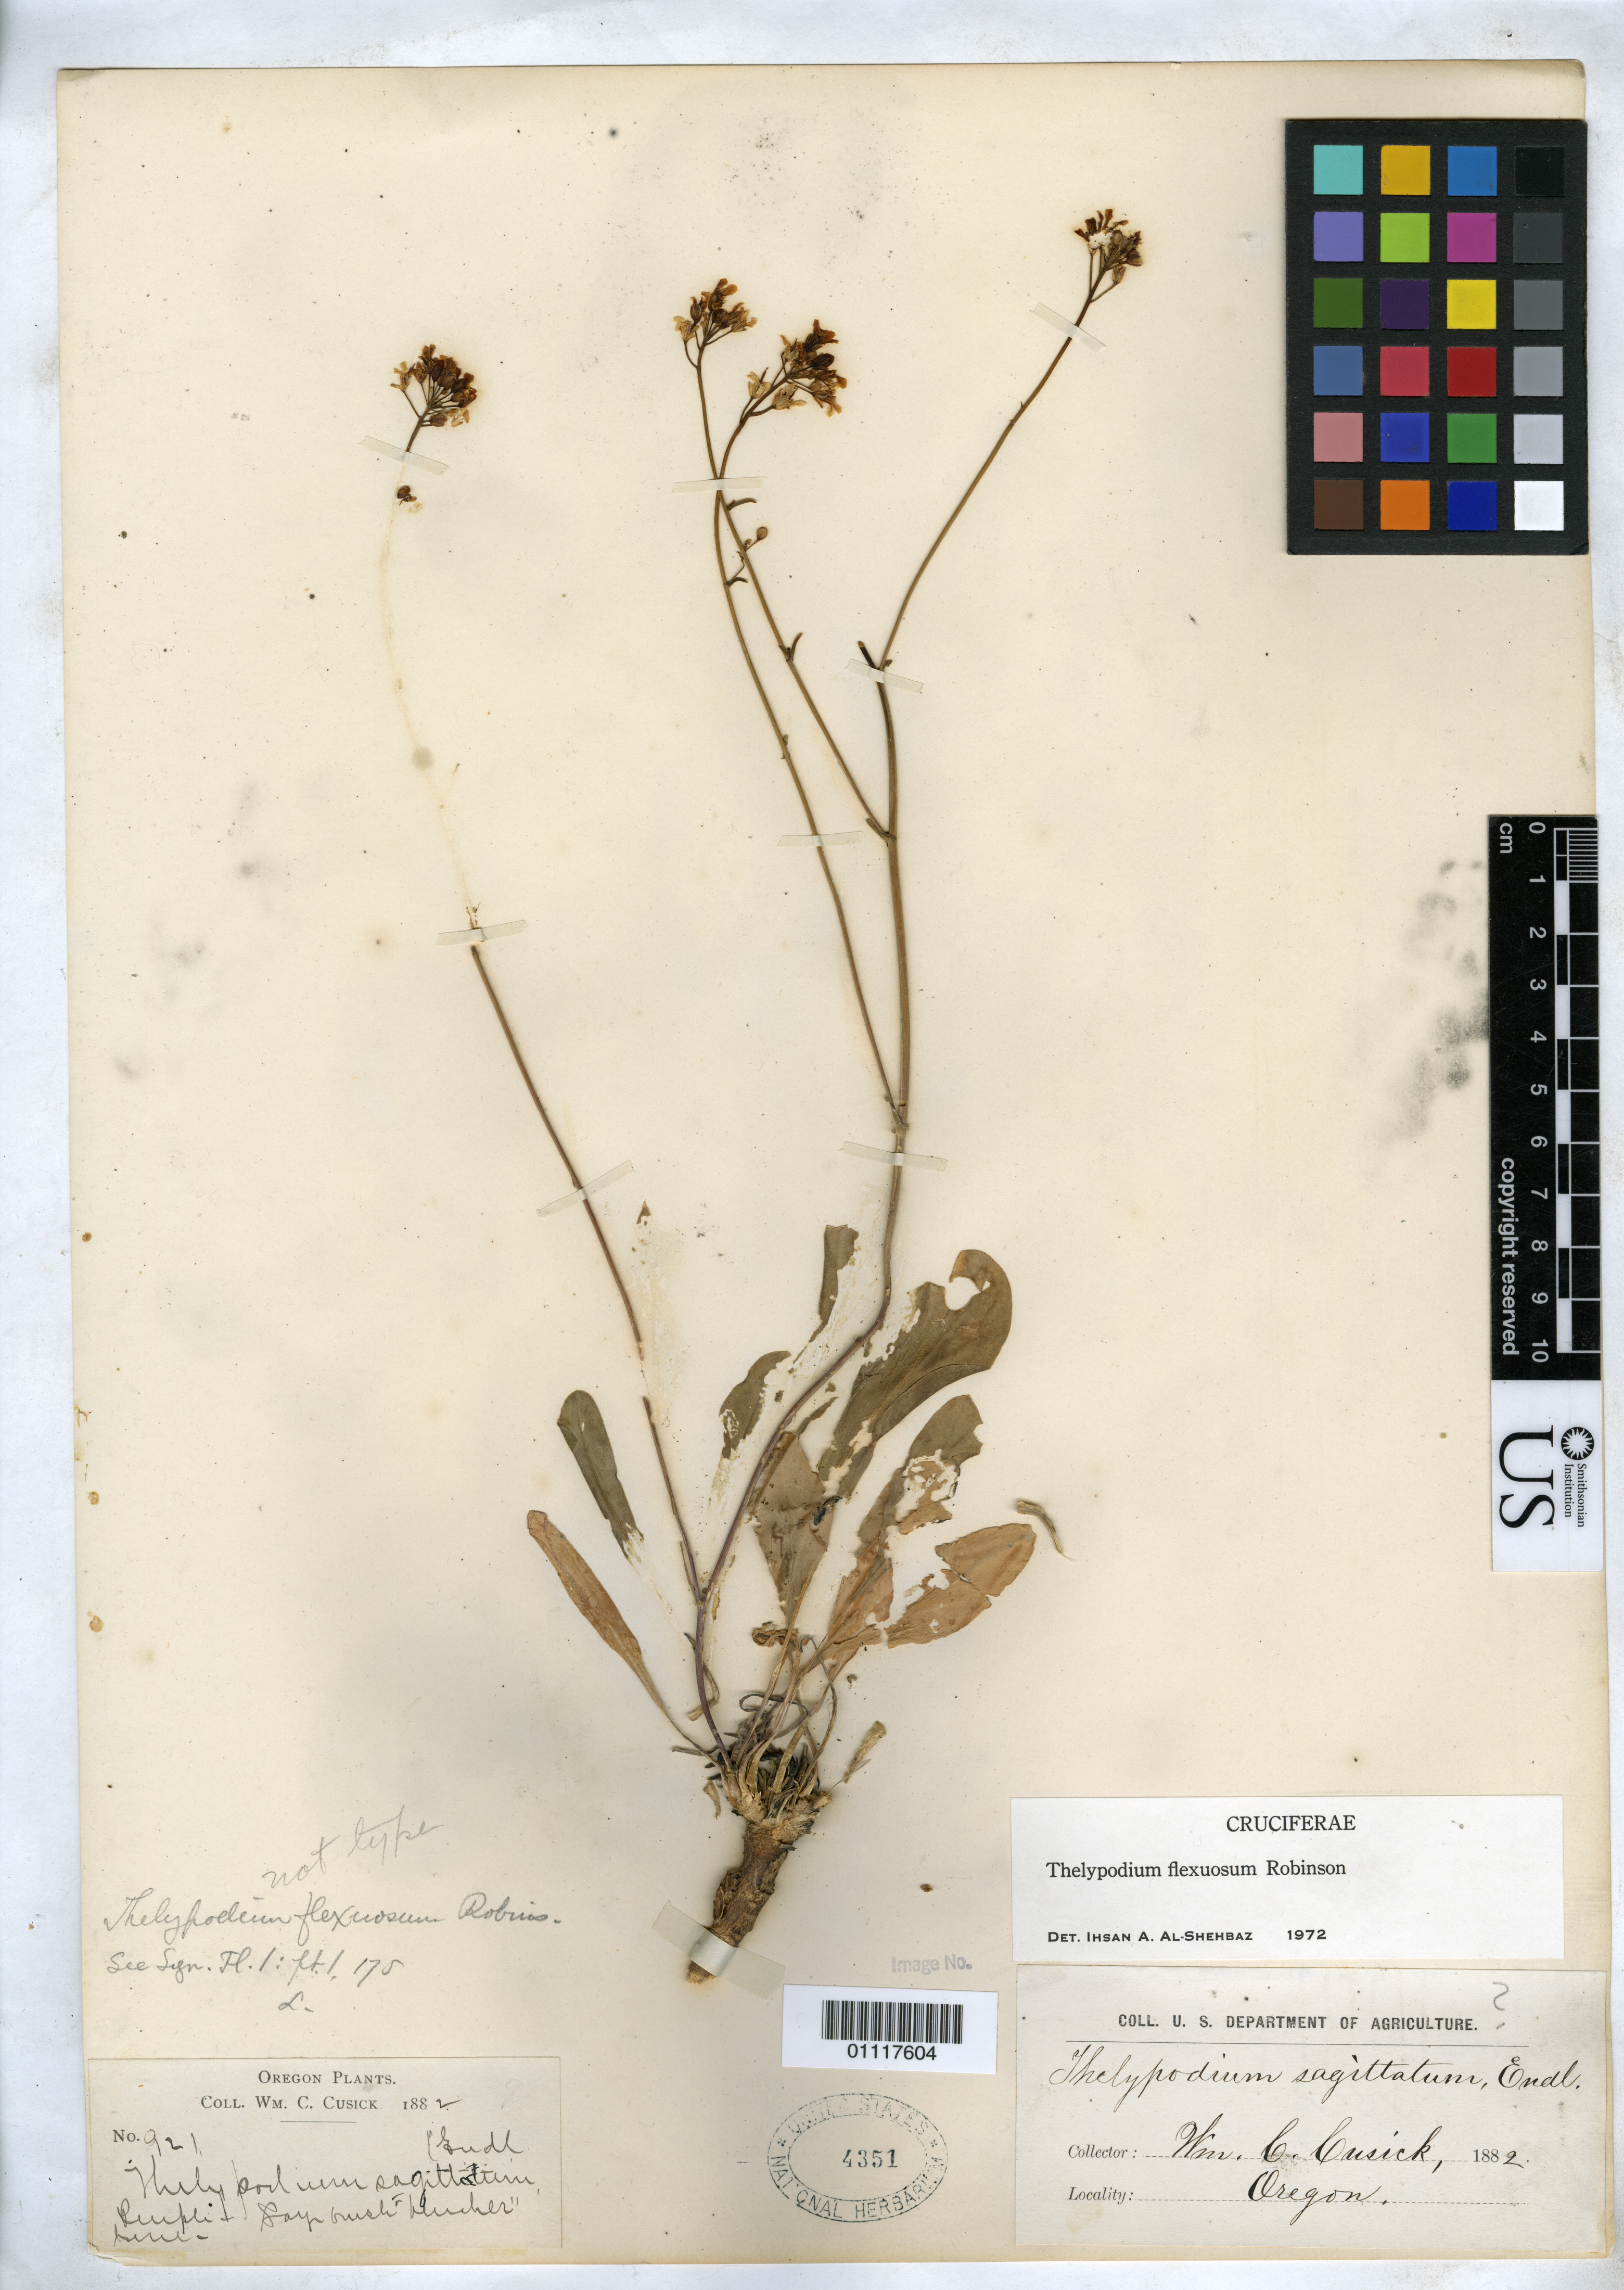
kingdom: Plantae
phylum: Tracheophyta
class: Magnoliopsida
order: Brassicales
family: Brassicaceae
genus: Thelypodium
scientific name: Thelypodium flexuosum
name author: B.L. Rob.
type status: Syntype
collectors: W. C. Cusick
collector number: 921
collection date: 1882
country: United States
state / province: Oregon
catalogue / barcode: US 4351